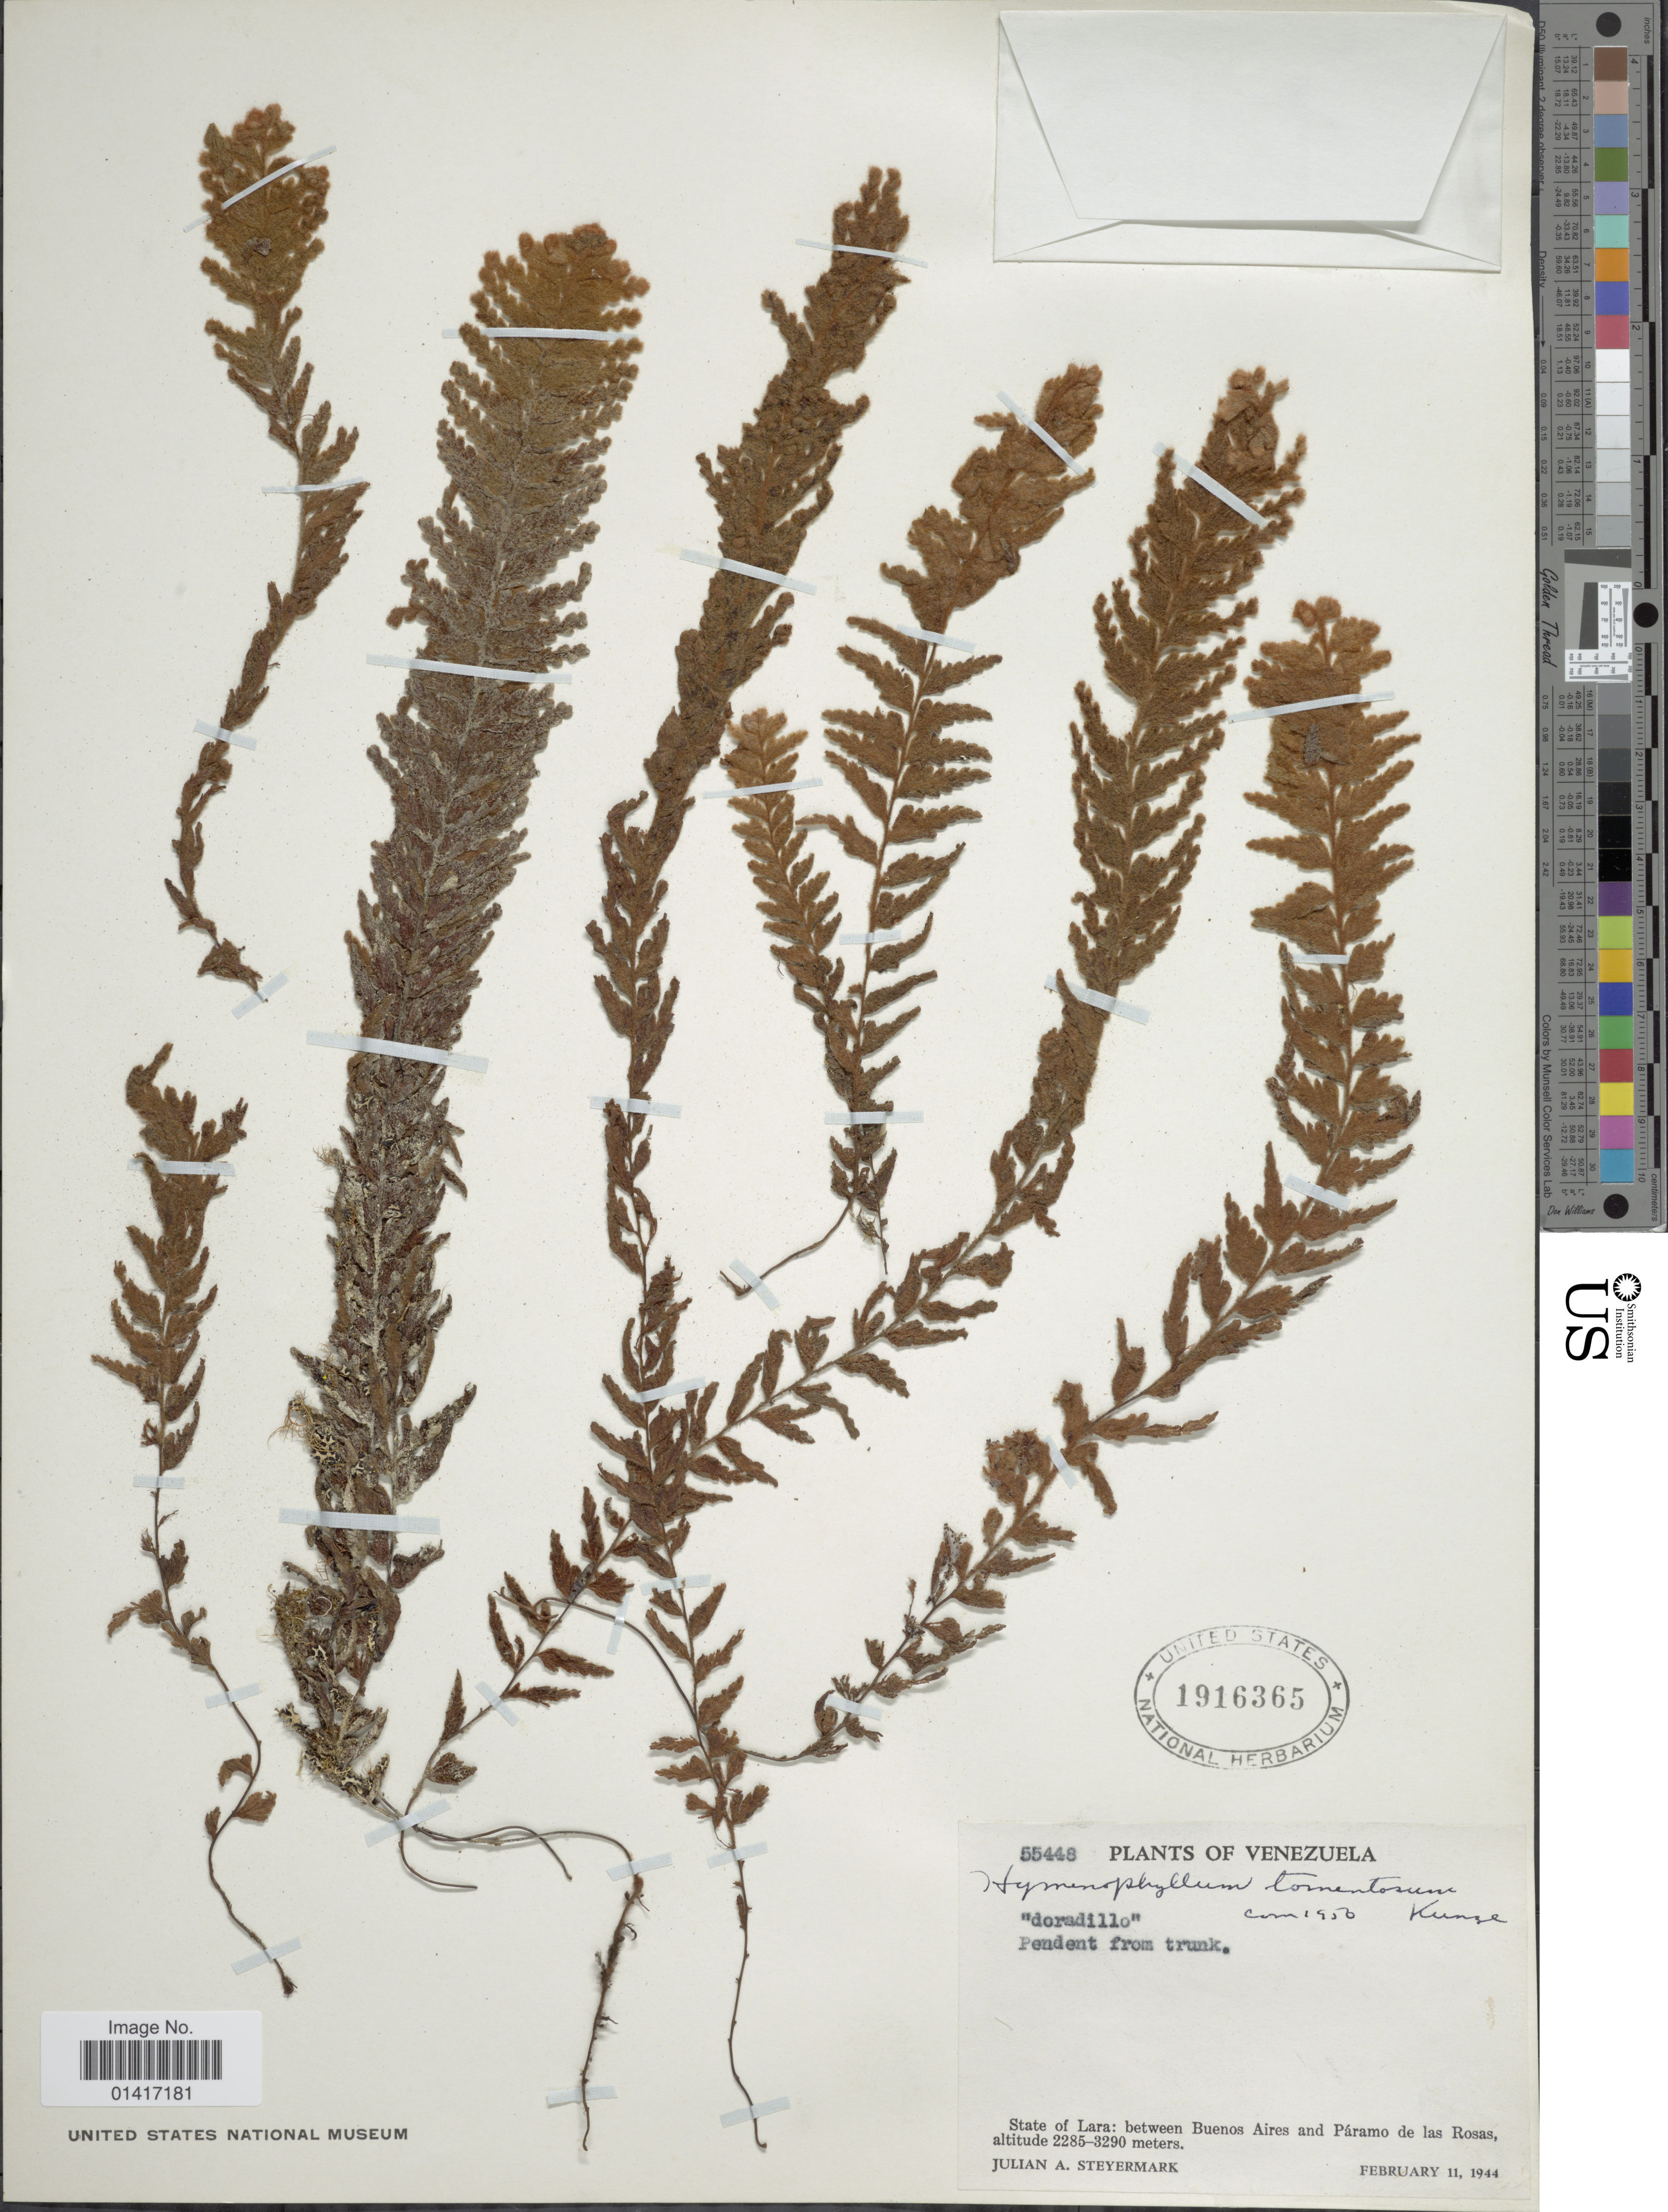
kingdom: Plantae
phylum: Tracheophyta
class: Polypodiopsida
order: Hymenophyllales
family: Hymenophyllaceae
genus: Hymenophyllum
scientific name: Hymenophyllum tomentosum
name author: Kunze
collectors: J. Steyermark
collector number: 55448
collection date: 1944-02-11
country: Venezuela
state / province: Lara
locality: State of Lara: between Buenos Aires and Paramo de las Rosas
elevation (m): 2285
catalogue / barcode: US 1916365